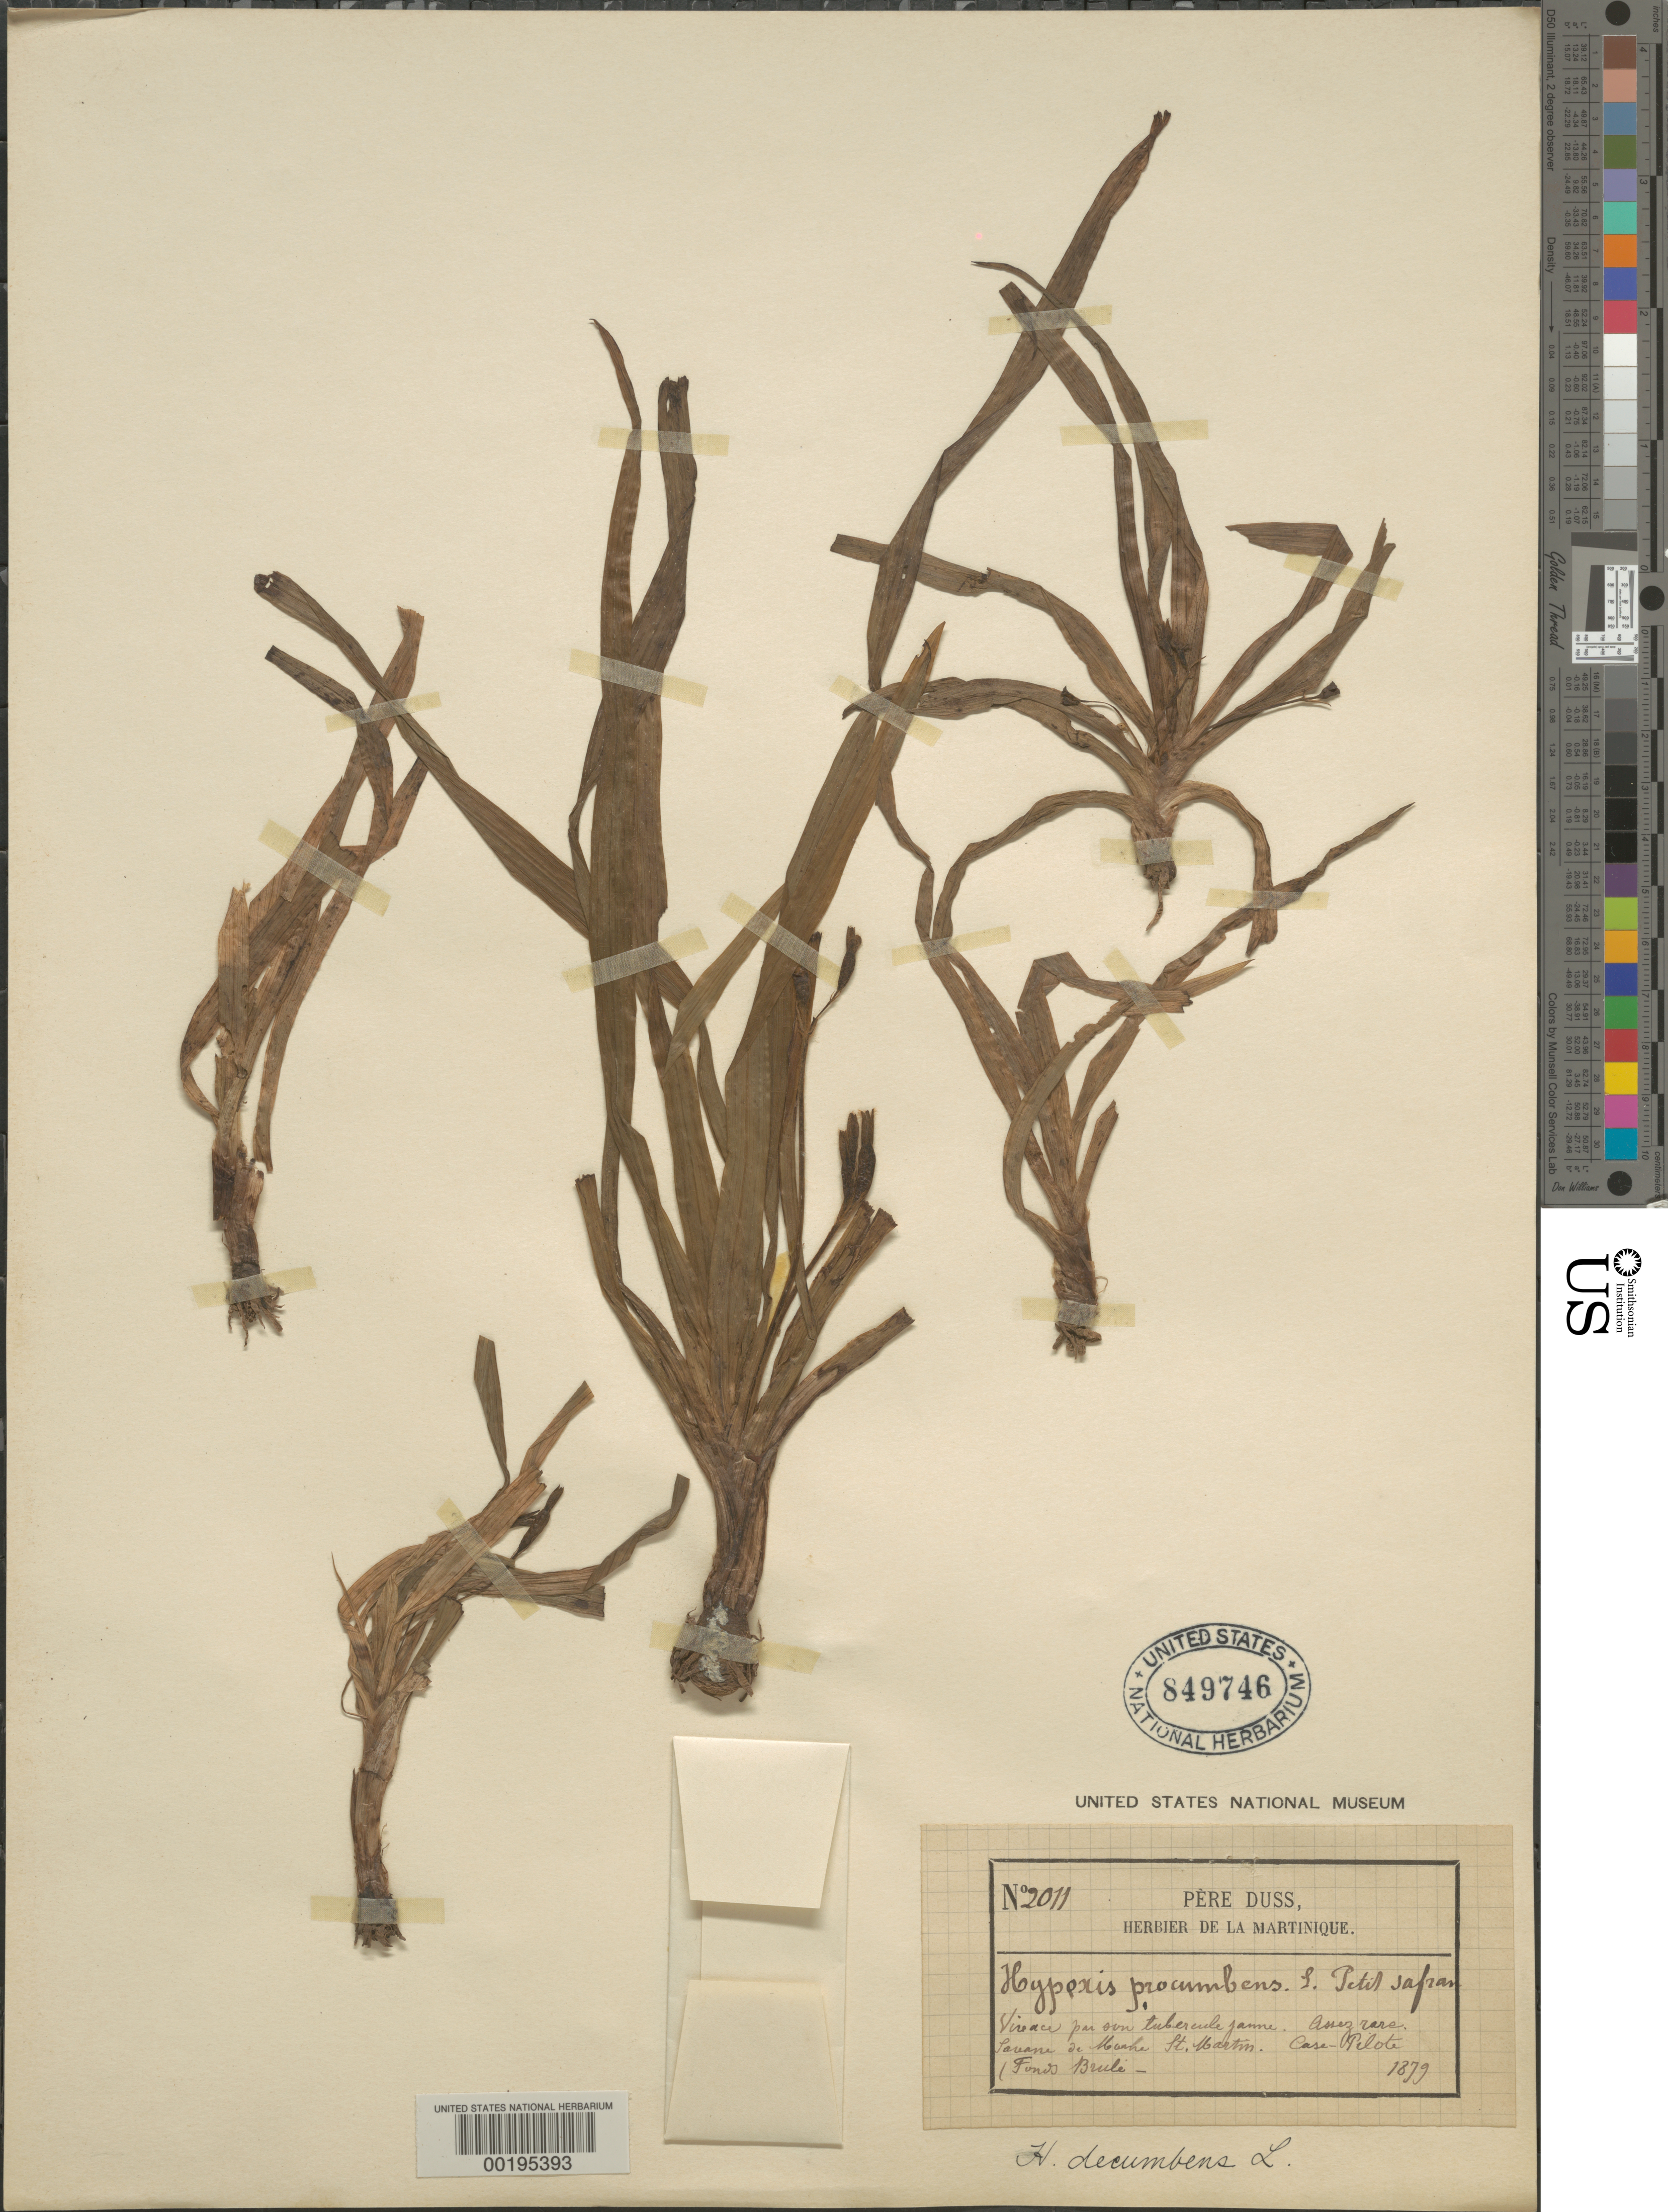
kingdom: Plantae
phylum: Tracheophyta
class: Liliopsida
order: Asparagales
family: Hypoxidaceae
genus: Hypoxis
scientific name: Hypoxis decumbens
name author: L.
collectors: Père Duss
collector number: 2011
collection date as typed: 1879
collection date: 1879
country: Martinique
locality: St. martin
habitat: Savanna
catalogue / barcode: US 849746